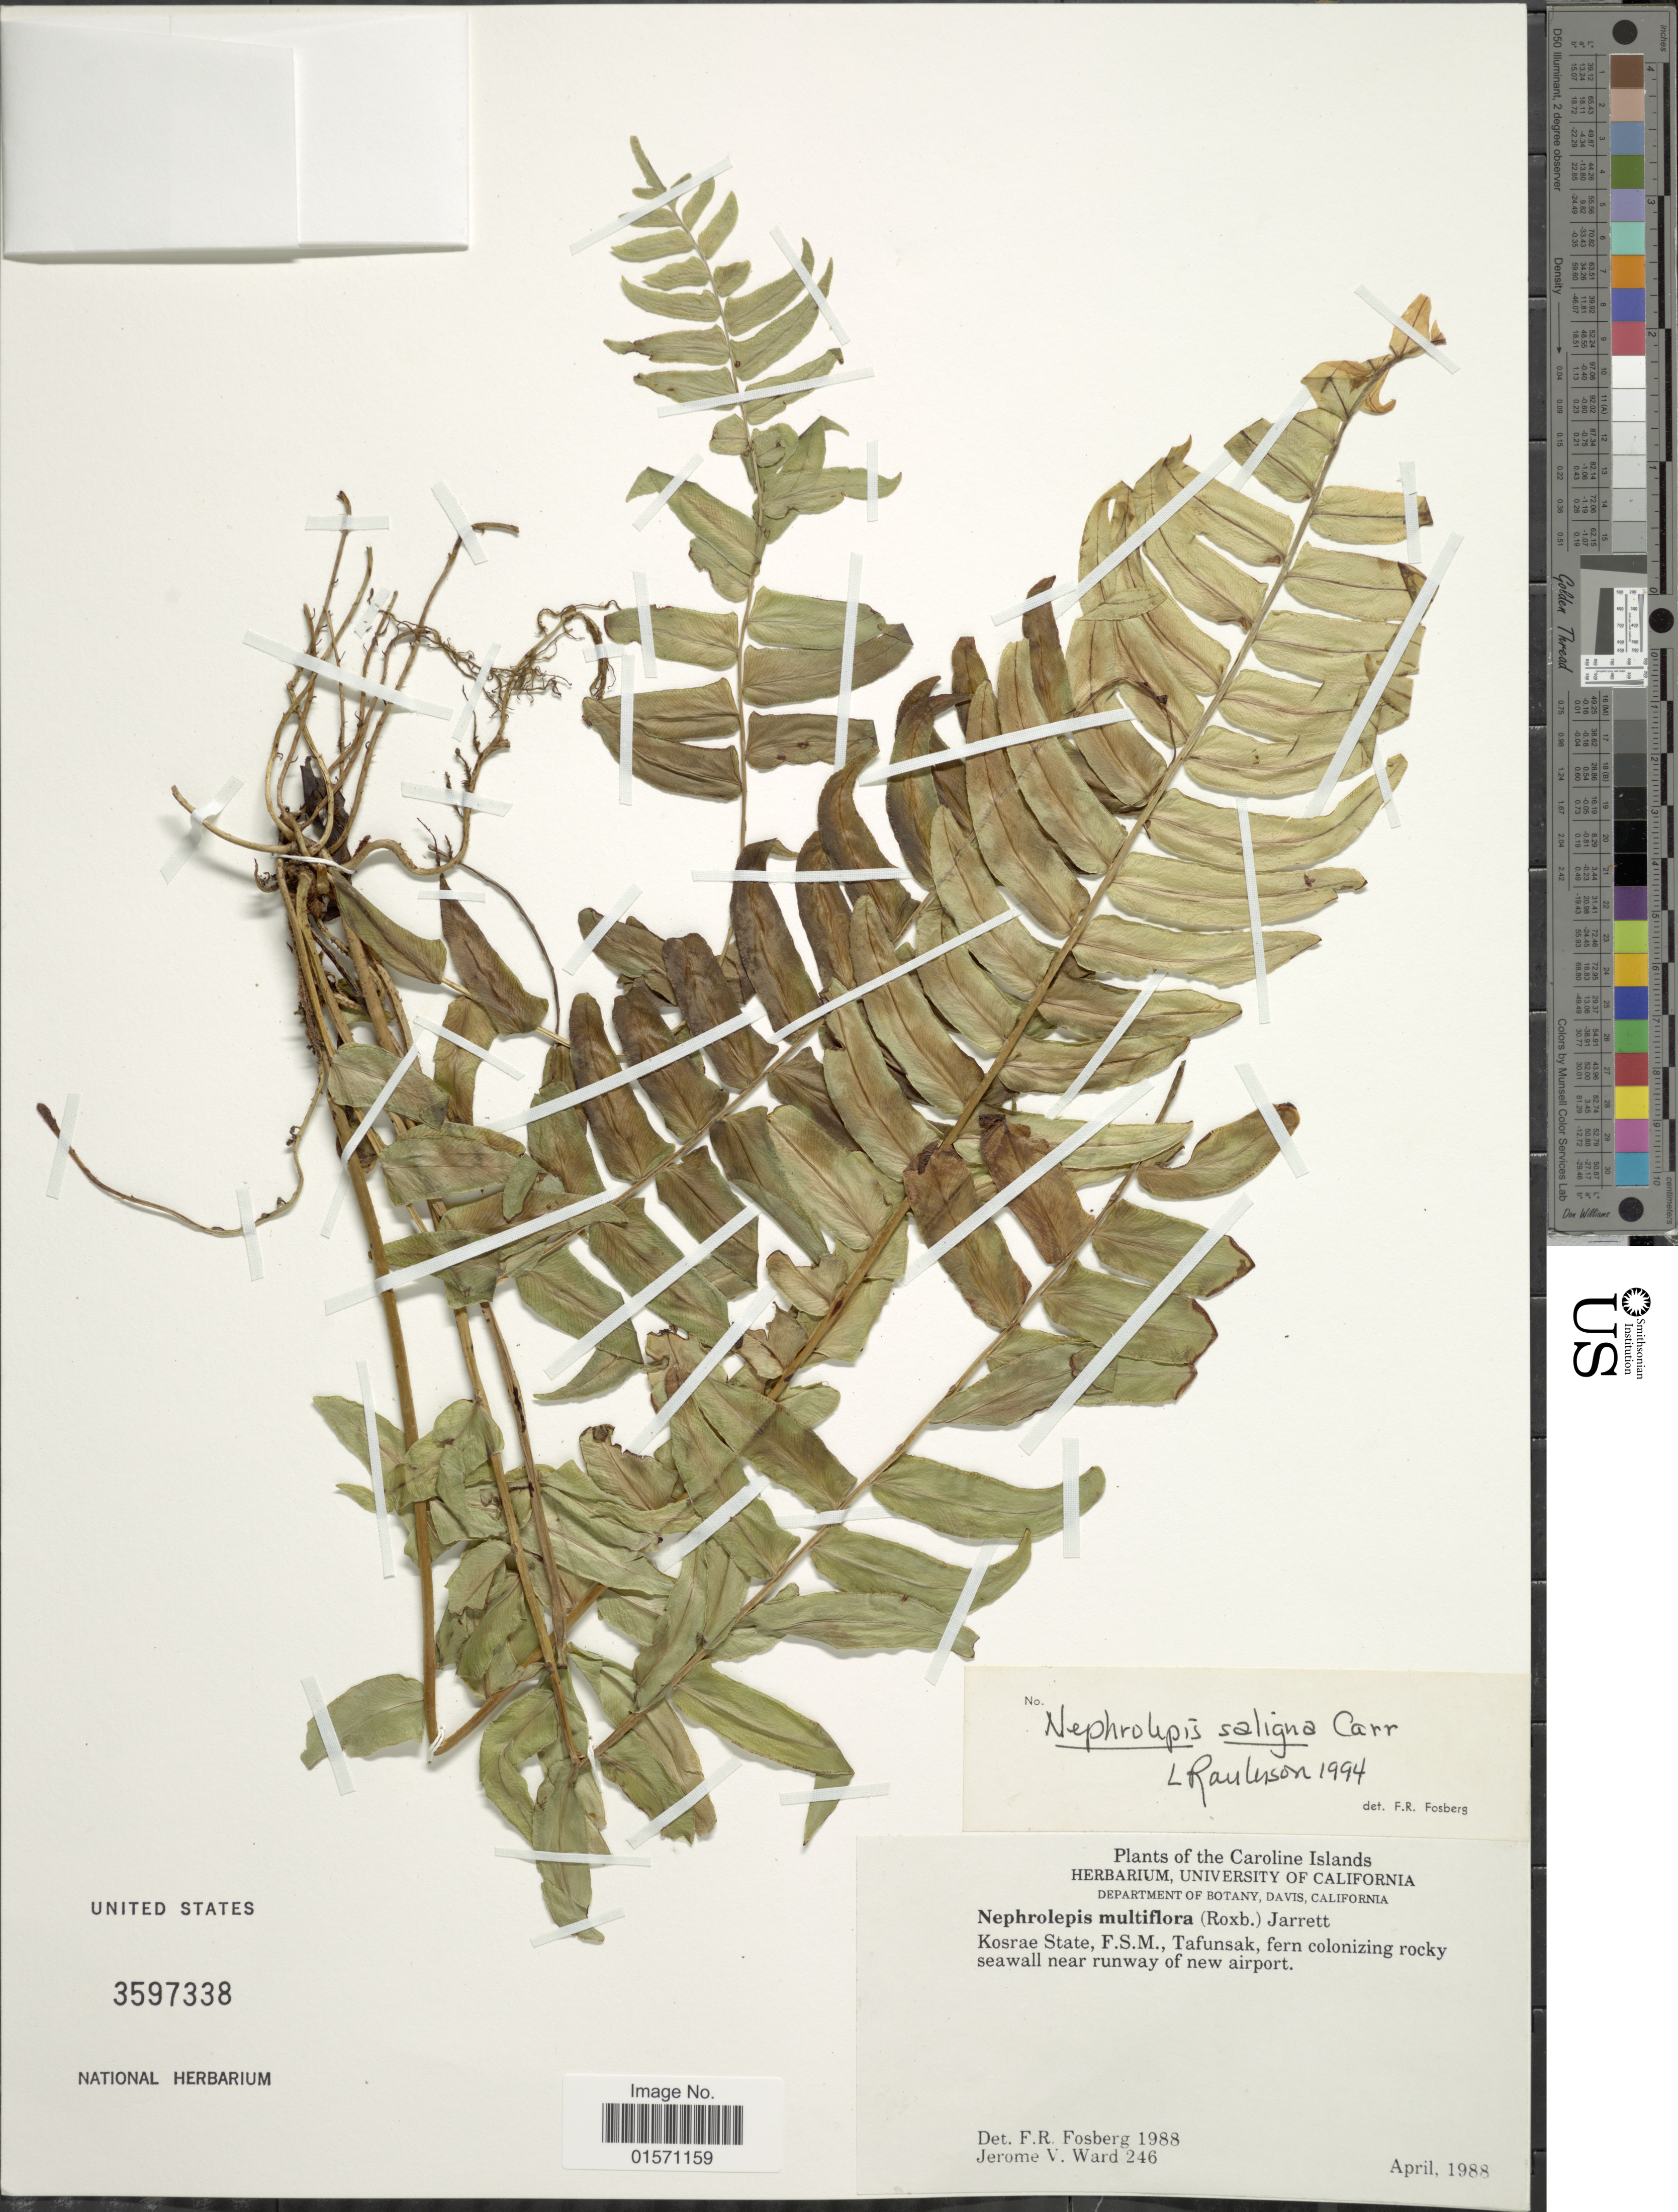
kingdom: Plantae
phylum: Tracheophyta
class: Polypodiopsida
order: Polypodiales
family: Nephrolepidaceae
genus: Nephrolepis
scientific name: Nephrolepis saligna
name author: Cav.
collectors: J. V. Ward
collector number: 246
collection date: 1988-04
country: Micronesia, Federated States of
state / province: Kosrae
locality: Caroline Islands. F.S.M., Tafunsak, fern colonizing rocky seawall near runway of new airport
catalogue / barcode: US 3597338